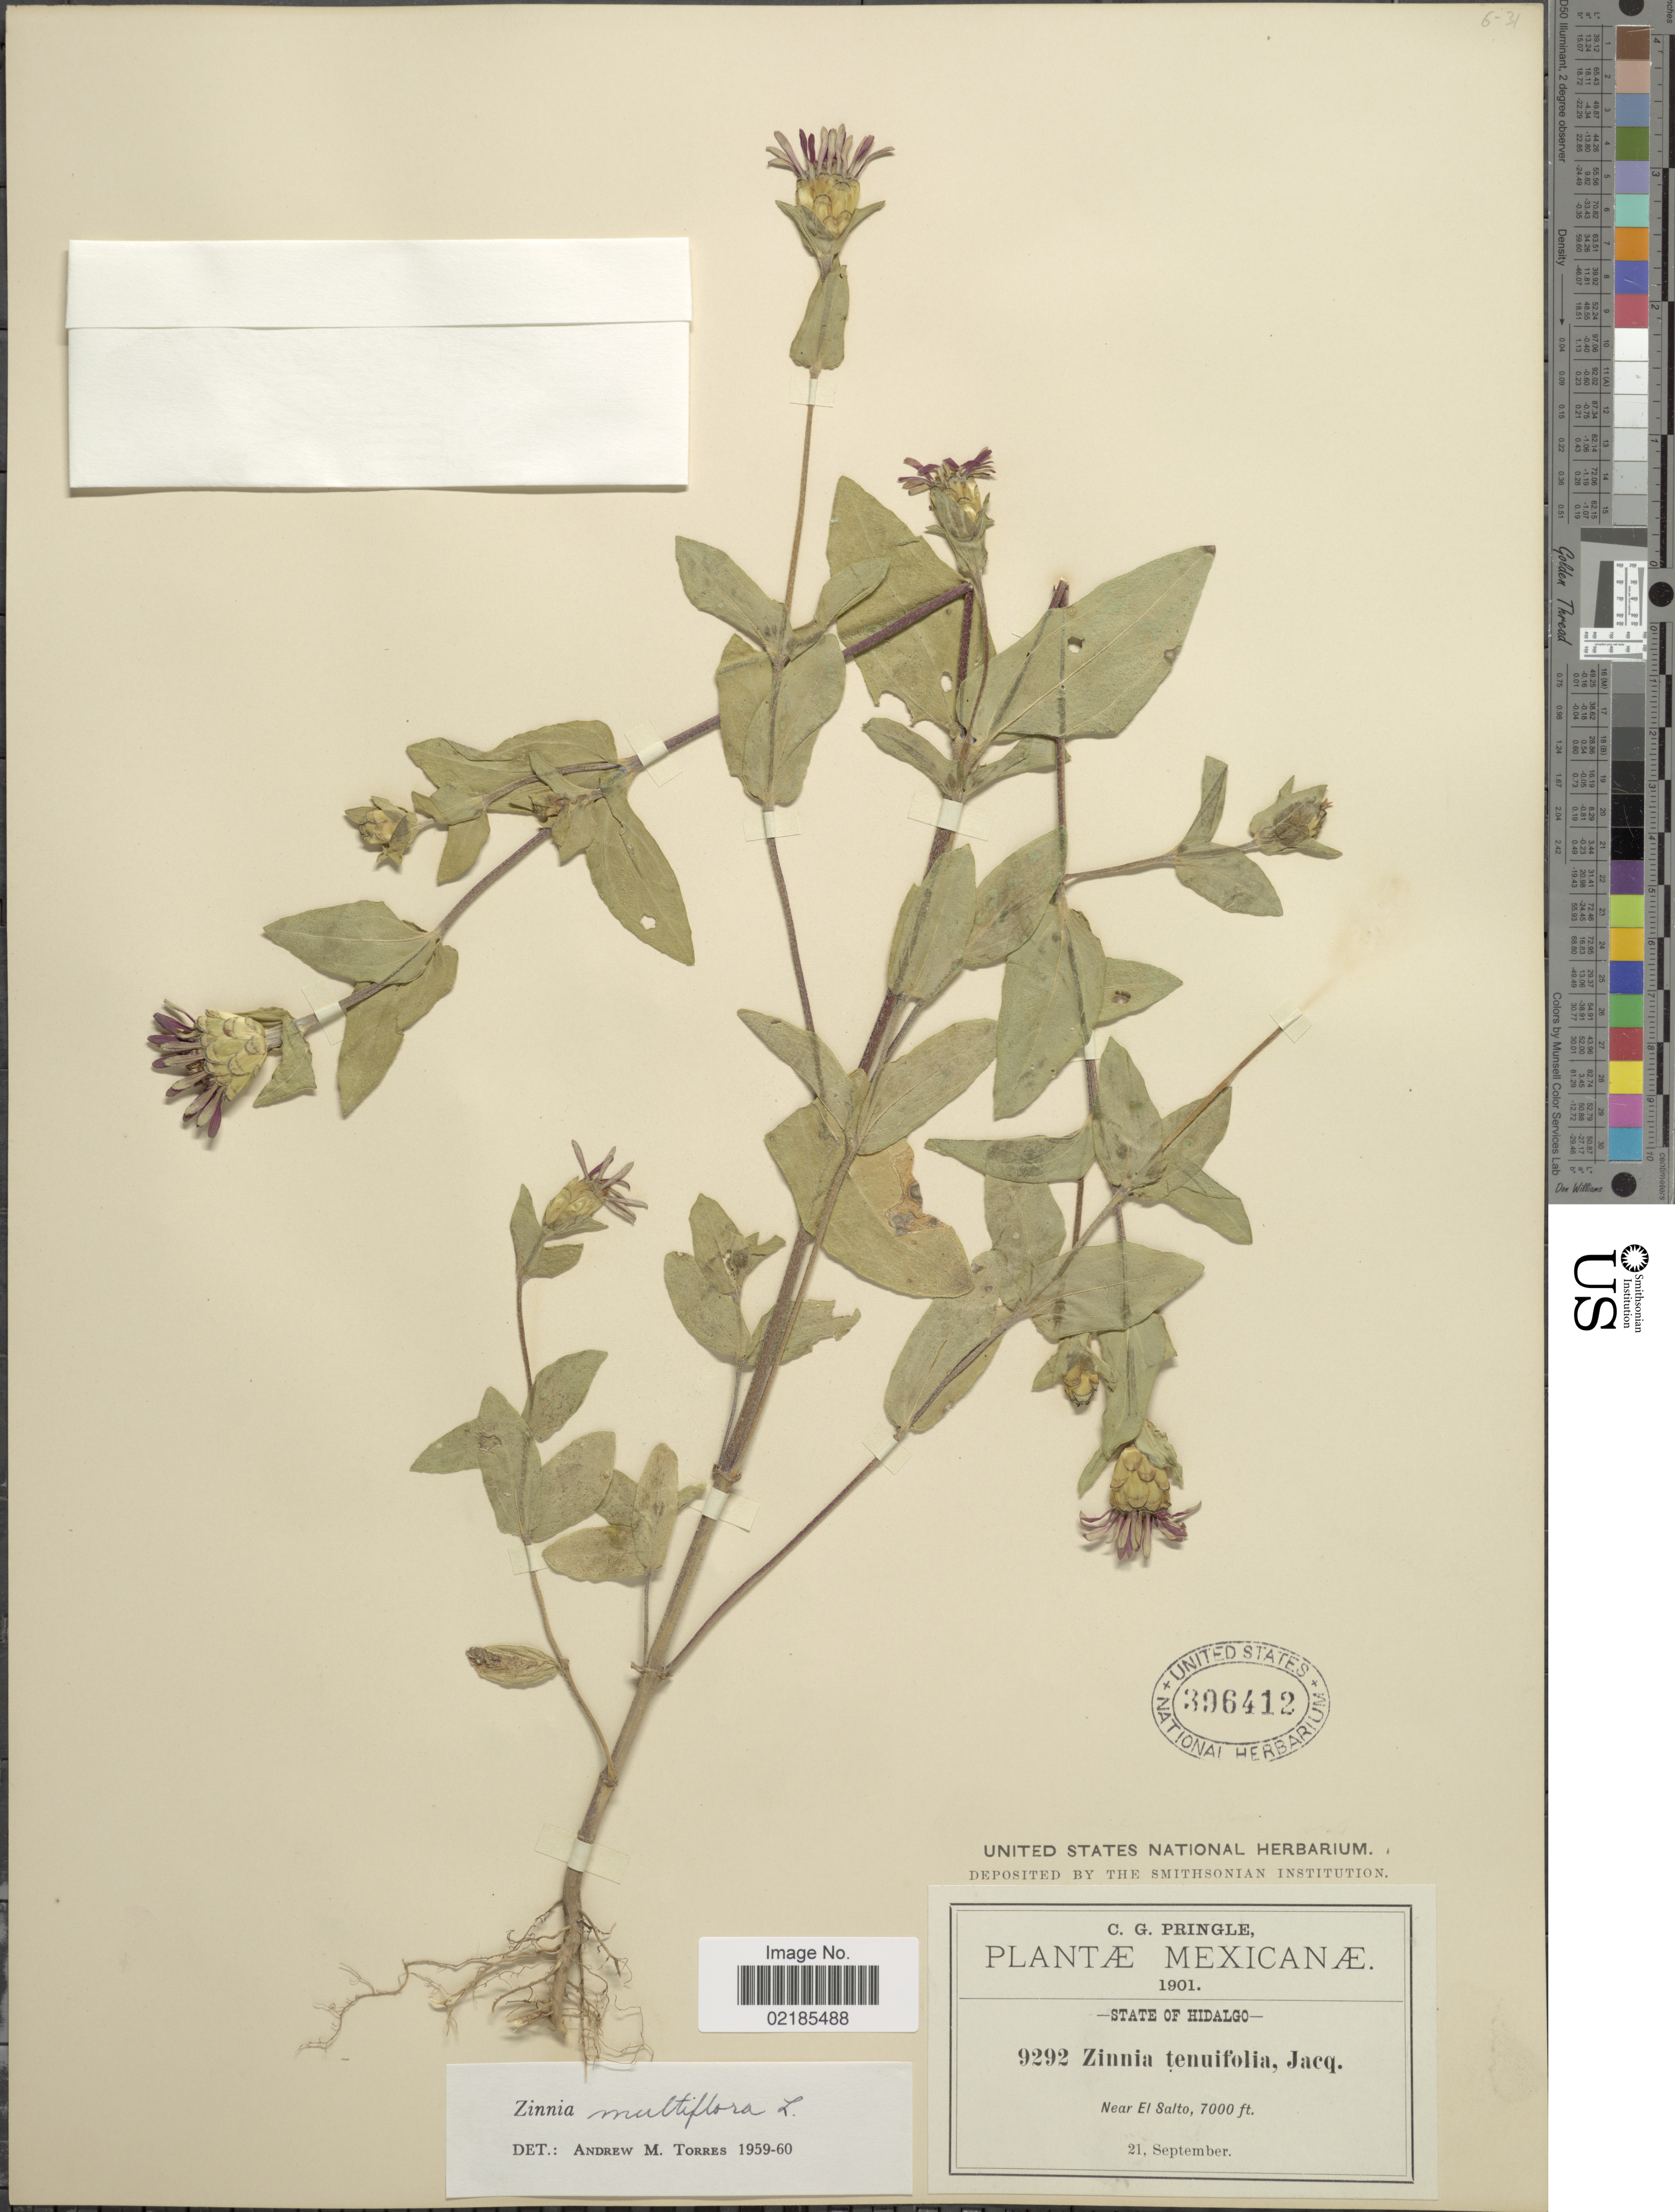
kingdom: Plantae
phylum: Tracheophyta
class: Magnoliopsida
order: Asterales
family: Asteraceae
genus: Zinnia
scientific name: Zinnia peruviana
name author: (L.) L.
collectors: C. G. Pringle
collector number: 9292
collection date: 1901-09-21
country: Mexico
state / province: Hidalgo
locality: Near El Salto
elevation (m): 2134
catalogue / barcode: US 396412